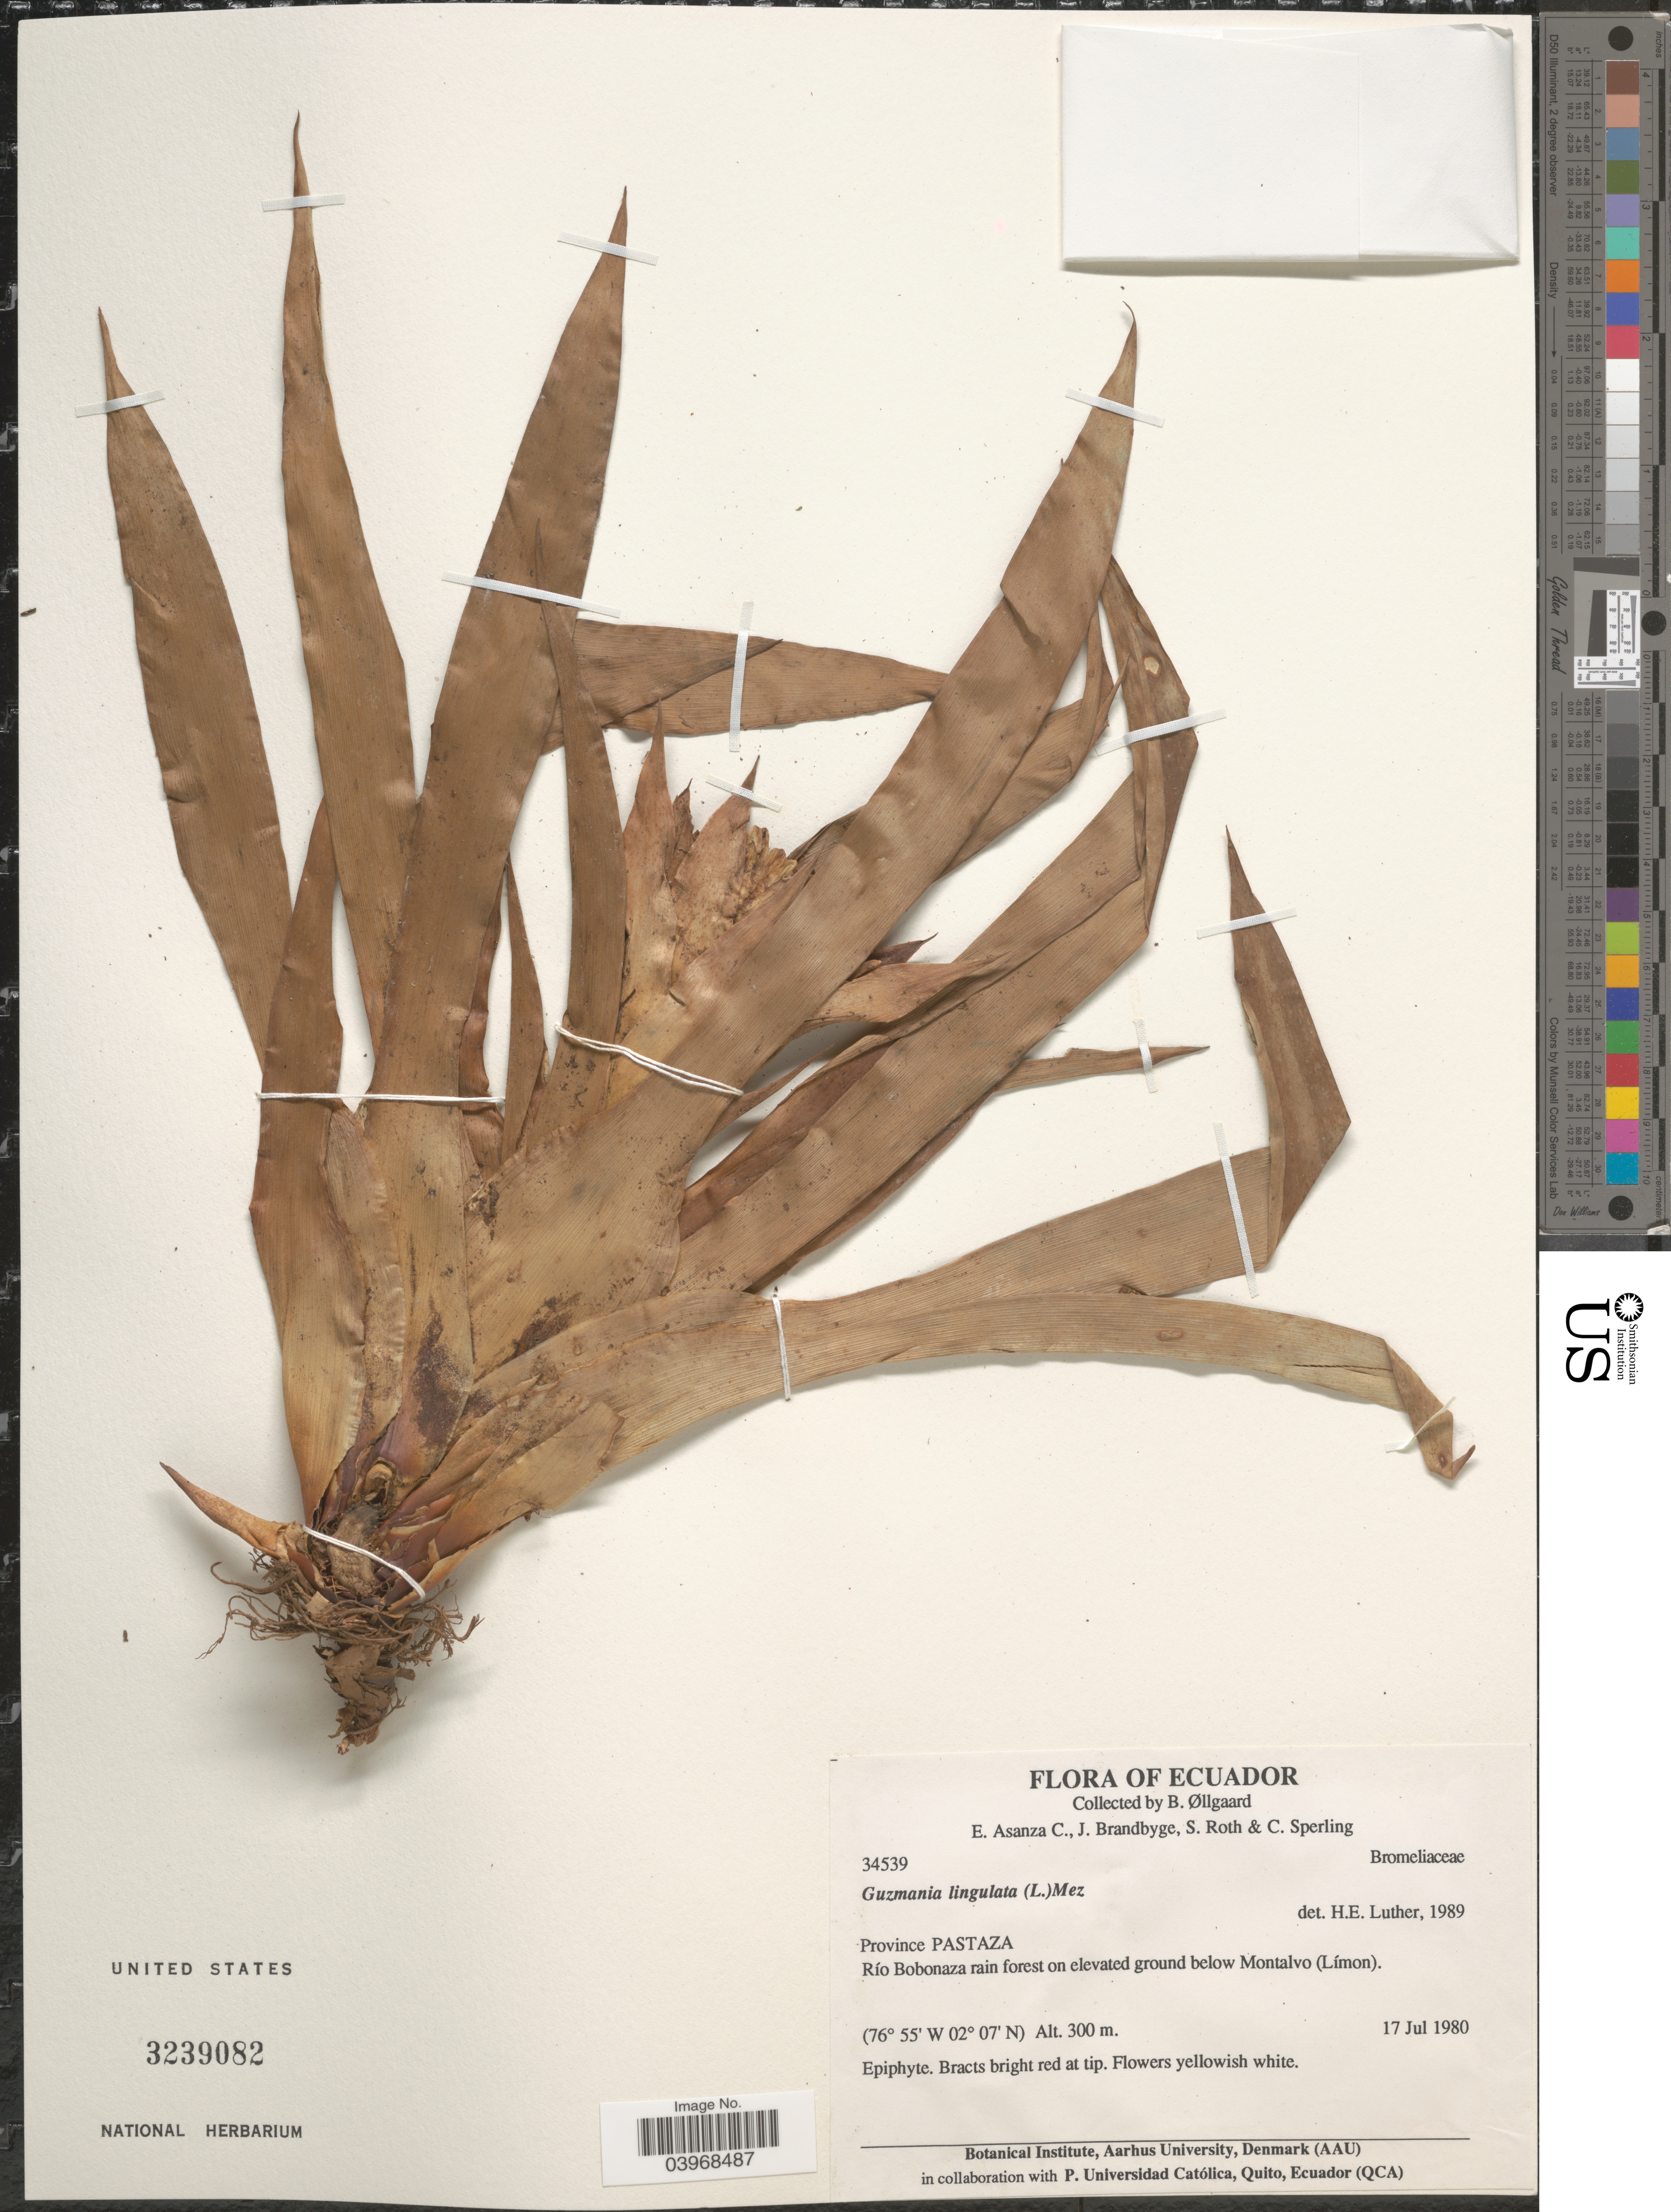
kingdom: Plantae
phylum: Tracheophyta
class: Liliopsida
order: Poales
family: Bromeliaceae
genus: Guzmania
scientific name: Guzmania lingulata var. cardinalis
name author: (André) Mez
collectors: B. Øllgaard, E. Asanza C., J. Brandbyge, S. Roth & C. Sperling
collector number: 34539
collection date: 1980-07-17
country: Ecuador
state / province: Pastaza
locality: Río Bobonaza rain forest on elevated ground below Montalvo (Límon).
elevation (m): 300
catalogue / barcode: US 3239082